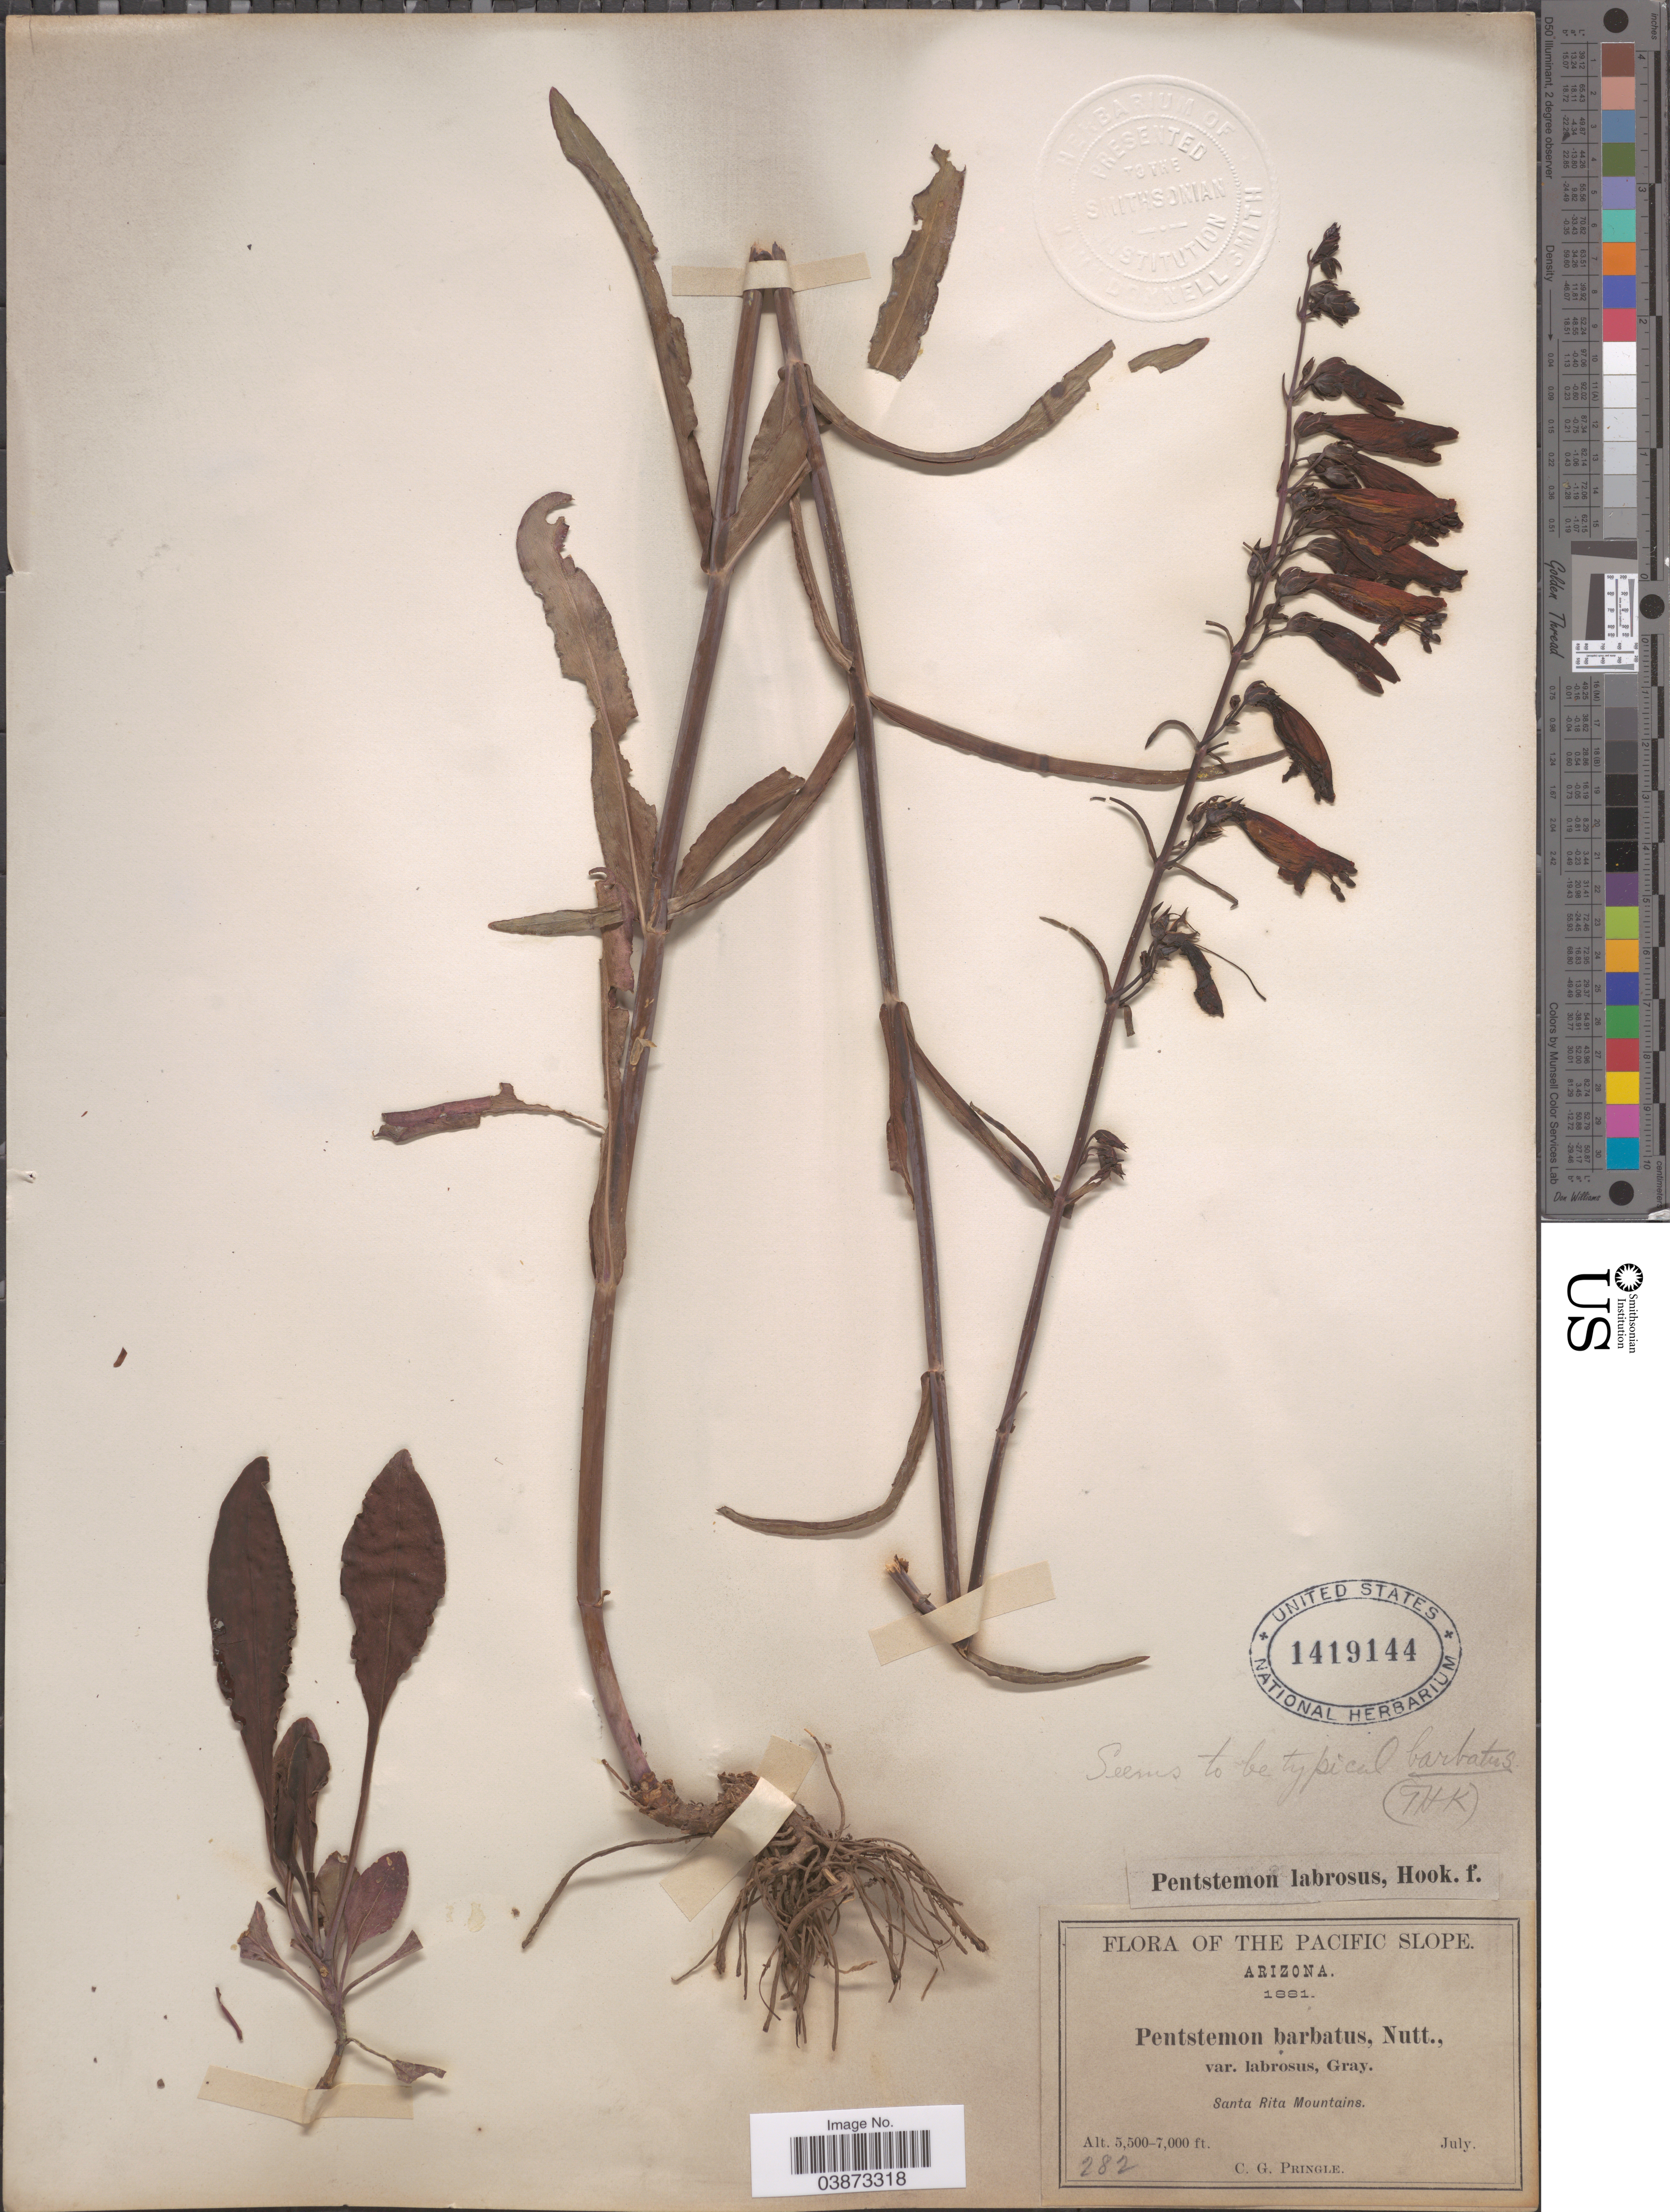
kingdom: Plantae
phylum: Tracheophyta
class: Magnoliopsida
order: Lamiales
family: Plantaginaceae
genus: Penstemon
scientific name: Penstemon barbatus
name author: (Cav.) Roth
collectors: C. G. Pringle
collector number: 282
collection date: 1881-07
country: United States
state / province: Arizona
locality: The Pacific Slope. Santa Rita Mountains.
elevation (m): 1676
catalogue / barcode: US 1419144